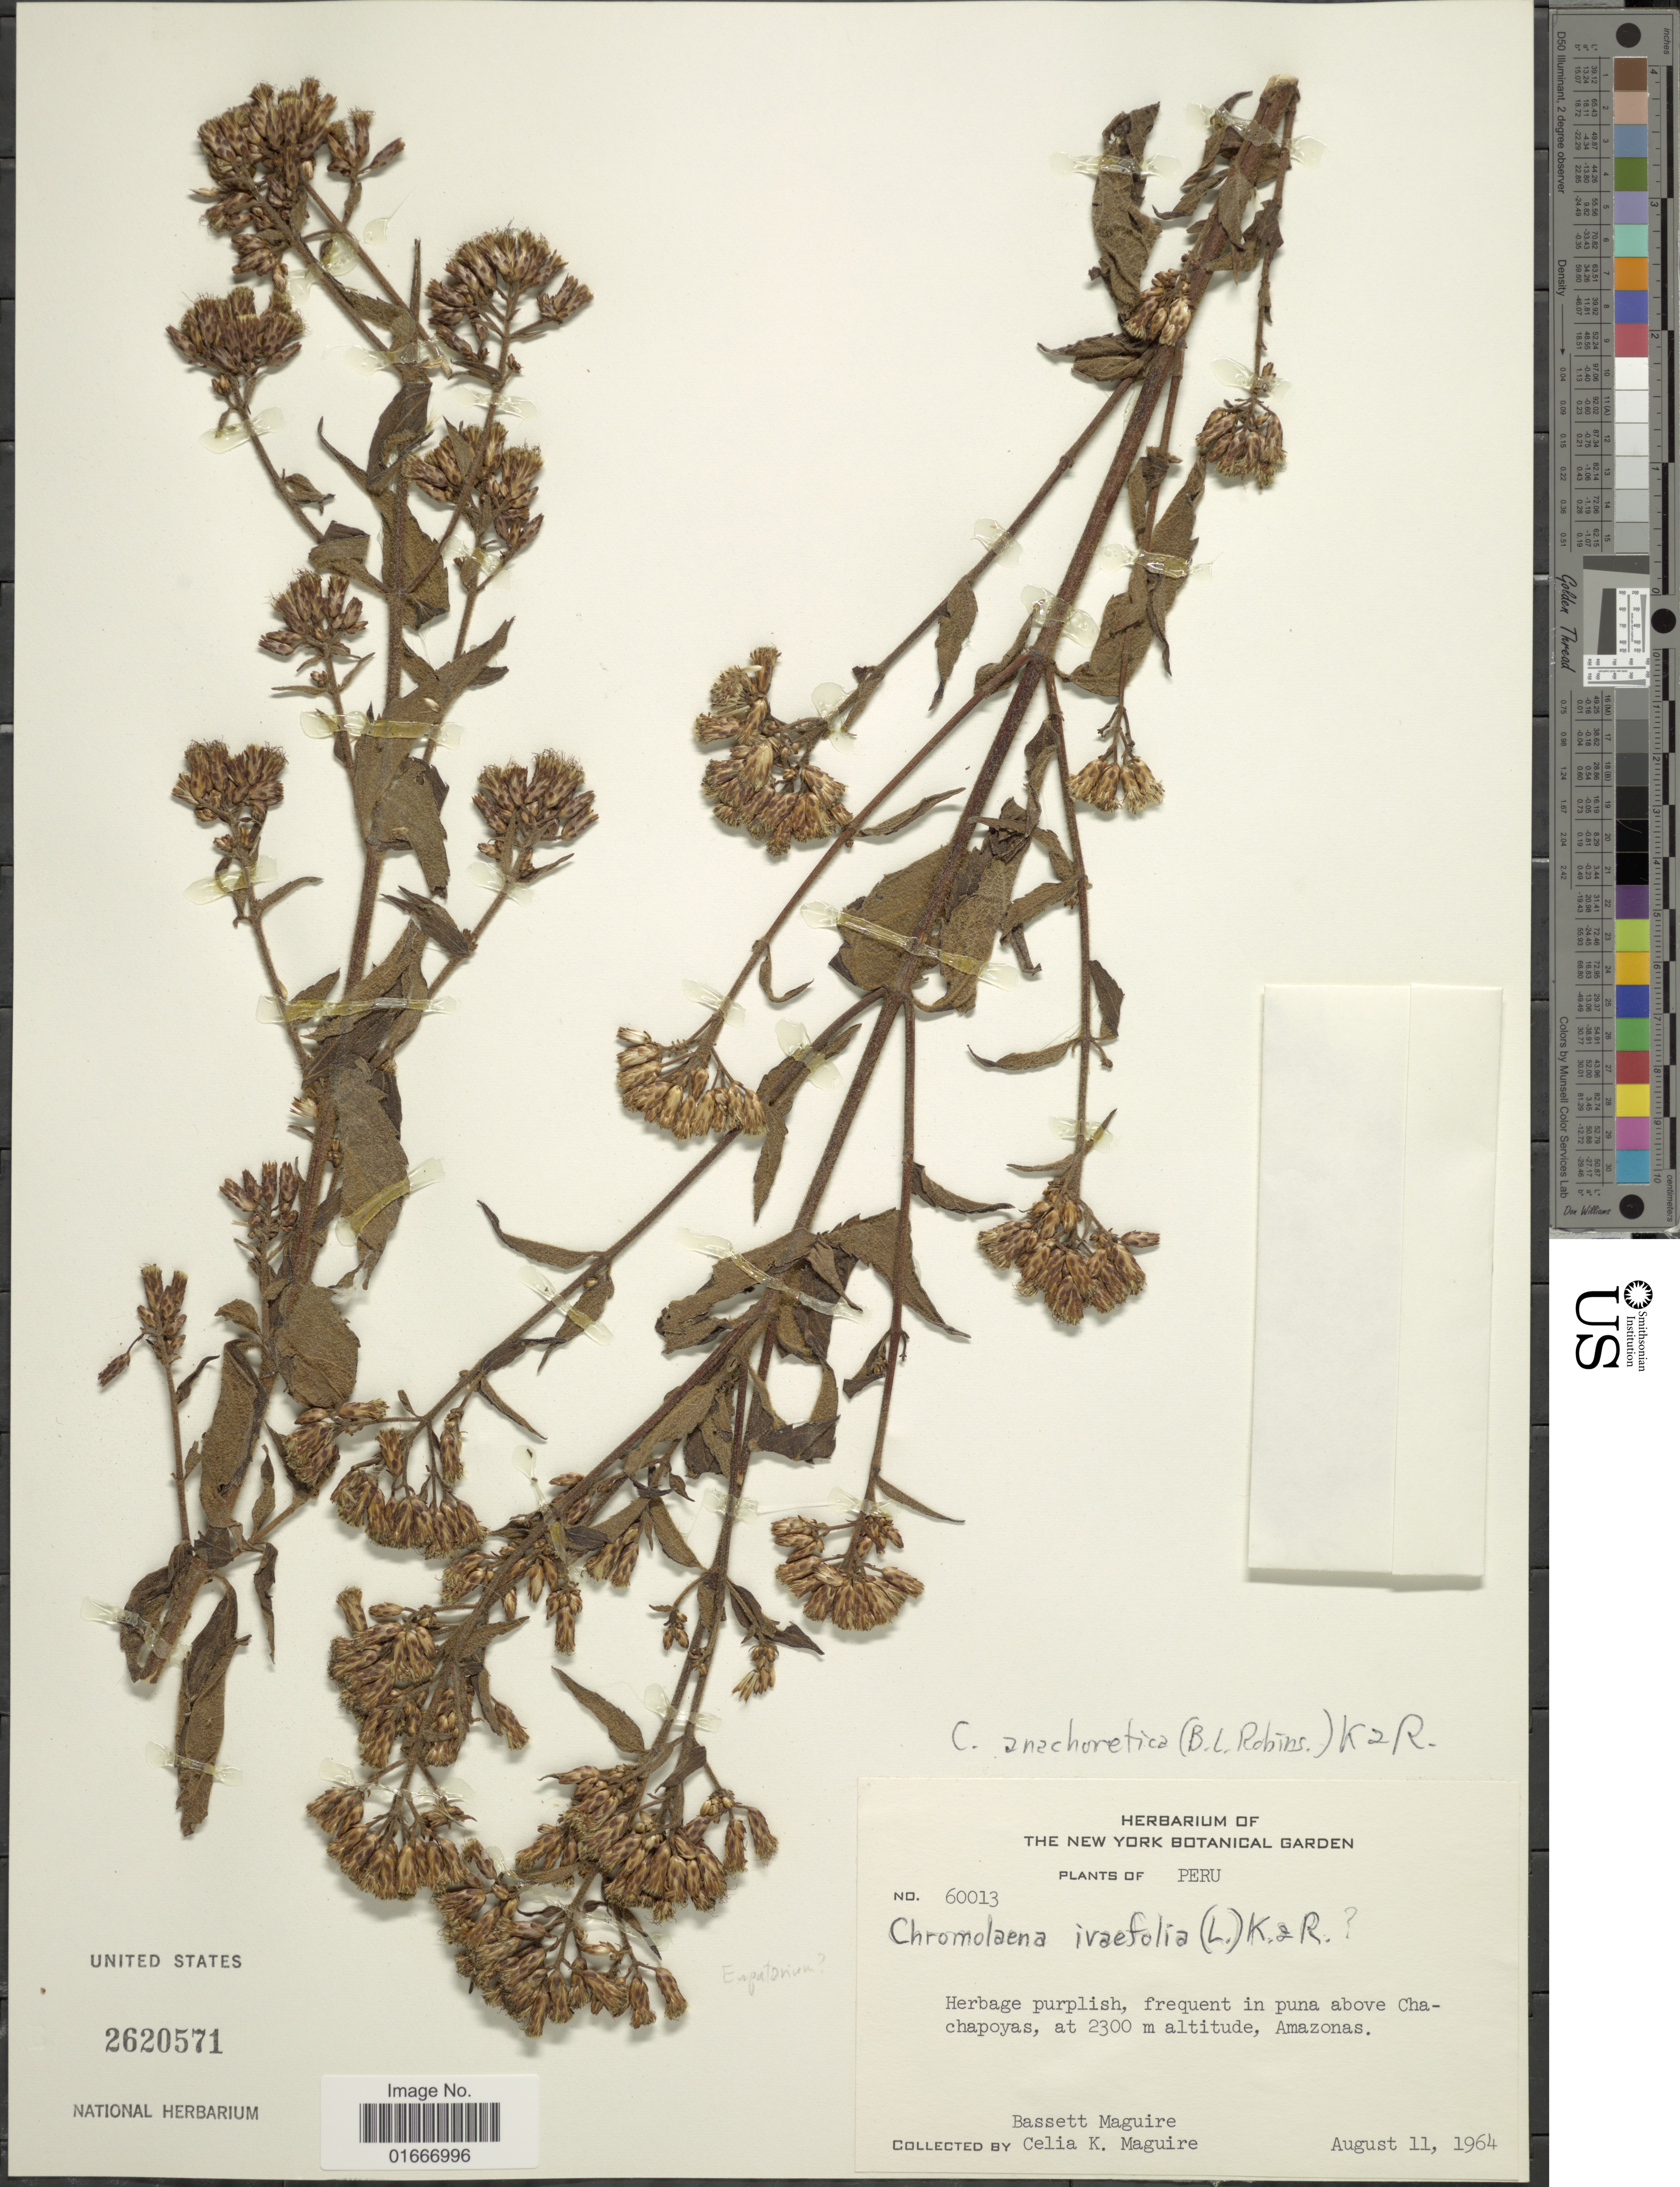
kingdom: Plantae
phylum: Tracheophyta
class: Magnoliopsida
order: Asterales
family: Asteraceae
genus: Chromolaena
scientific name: Chromolaena anachoretica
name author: (B.L. Rob.) R.M. King & H. Rob.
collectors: B. Maguire & C. K. Maguire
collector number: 60013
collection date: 1964-08-11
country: Peru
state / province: Amazonas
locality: Peru. in puna above Chachapoyas, Amazonas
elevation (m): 2300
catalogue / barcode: US 2620571